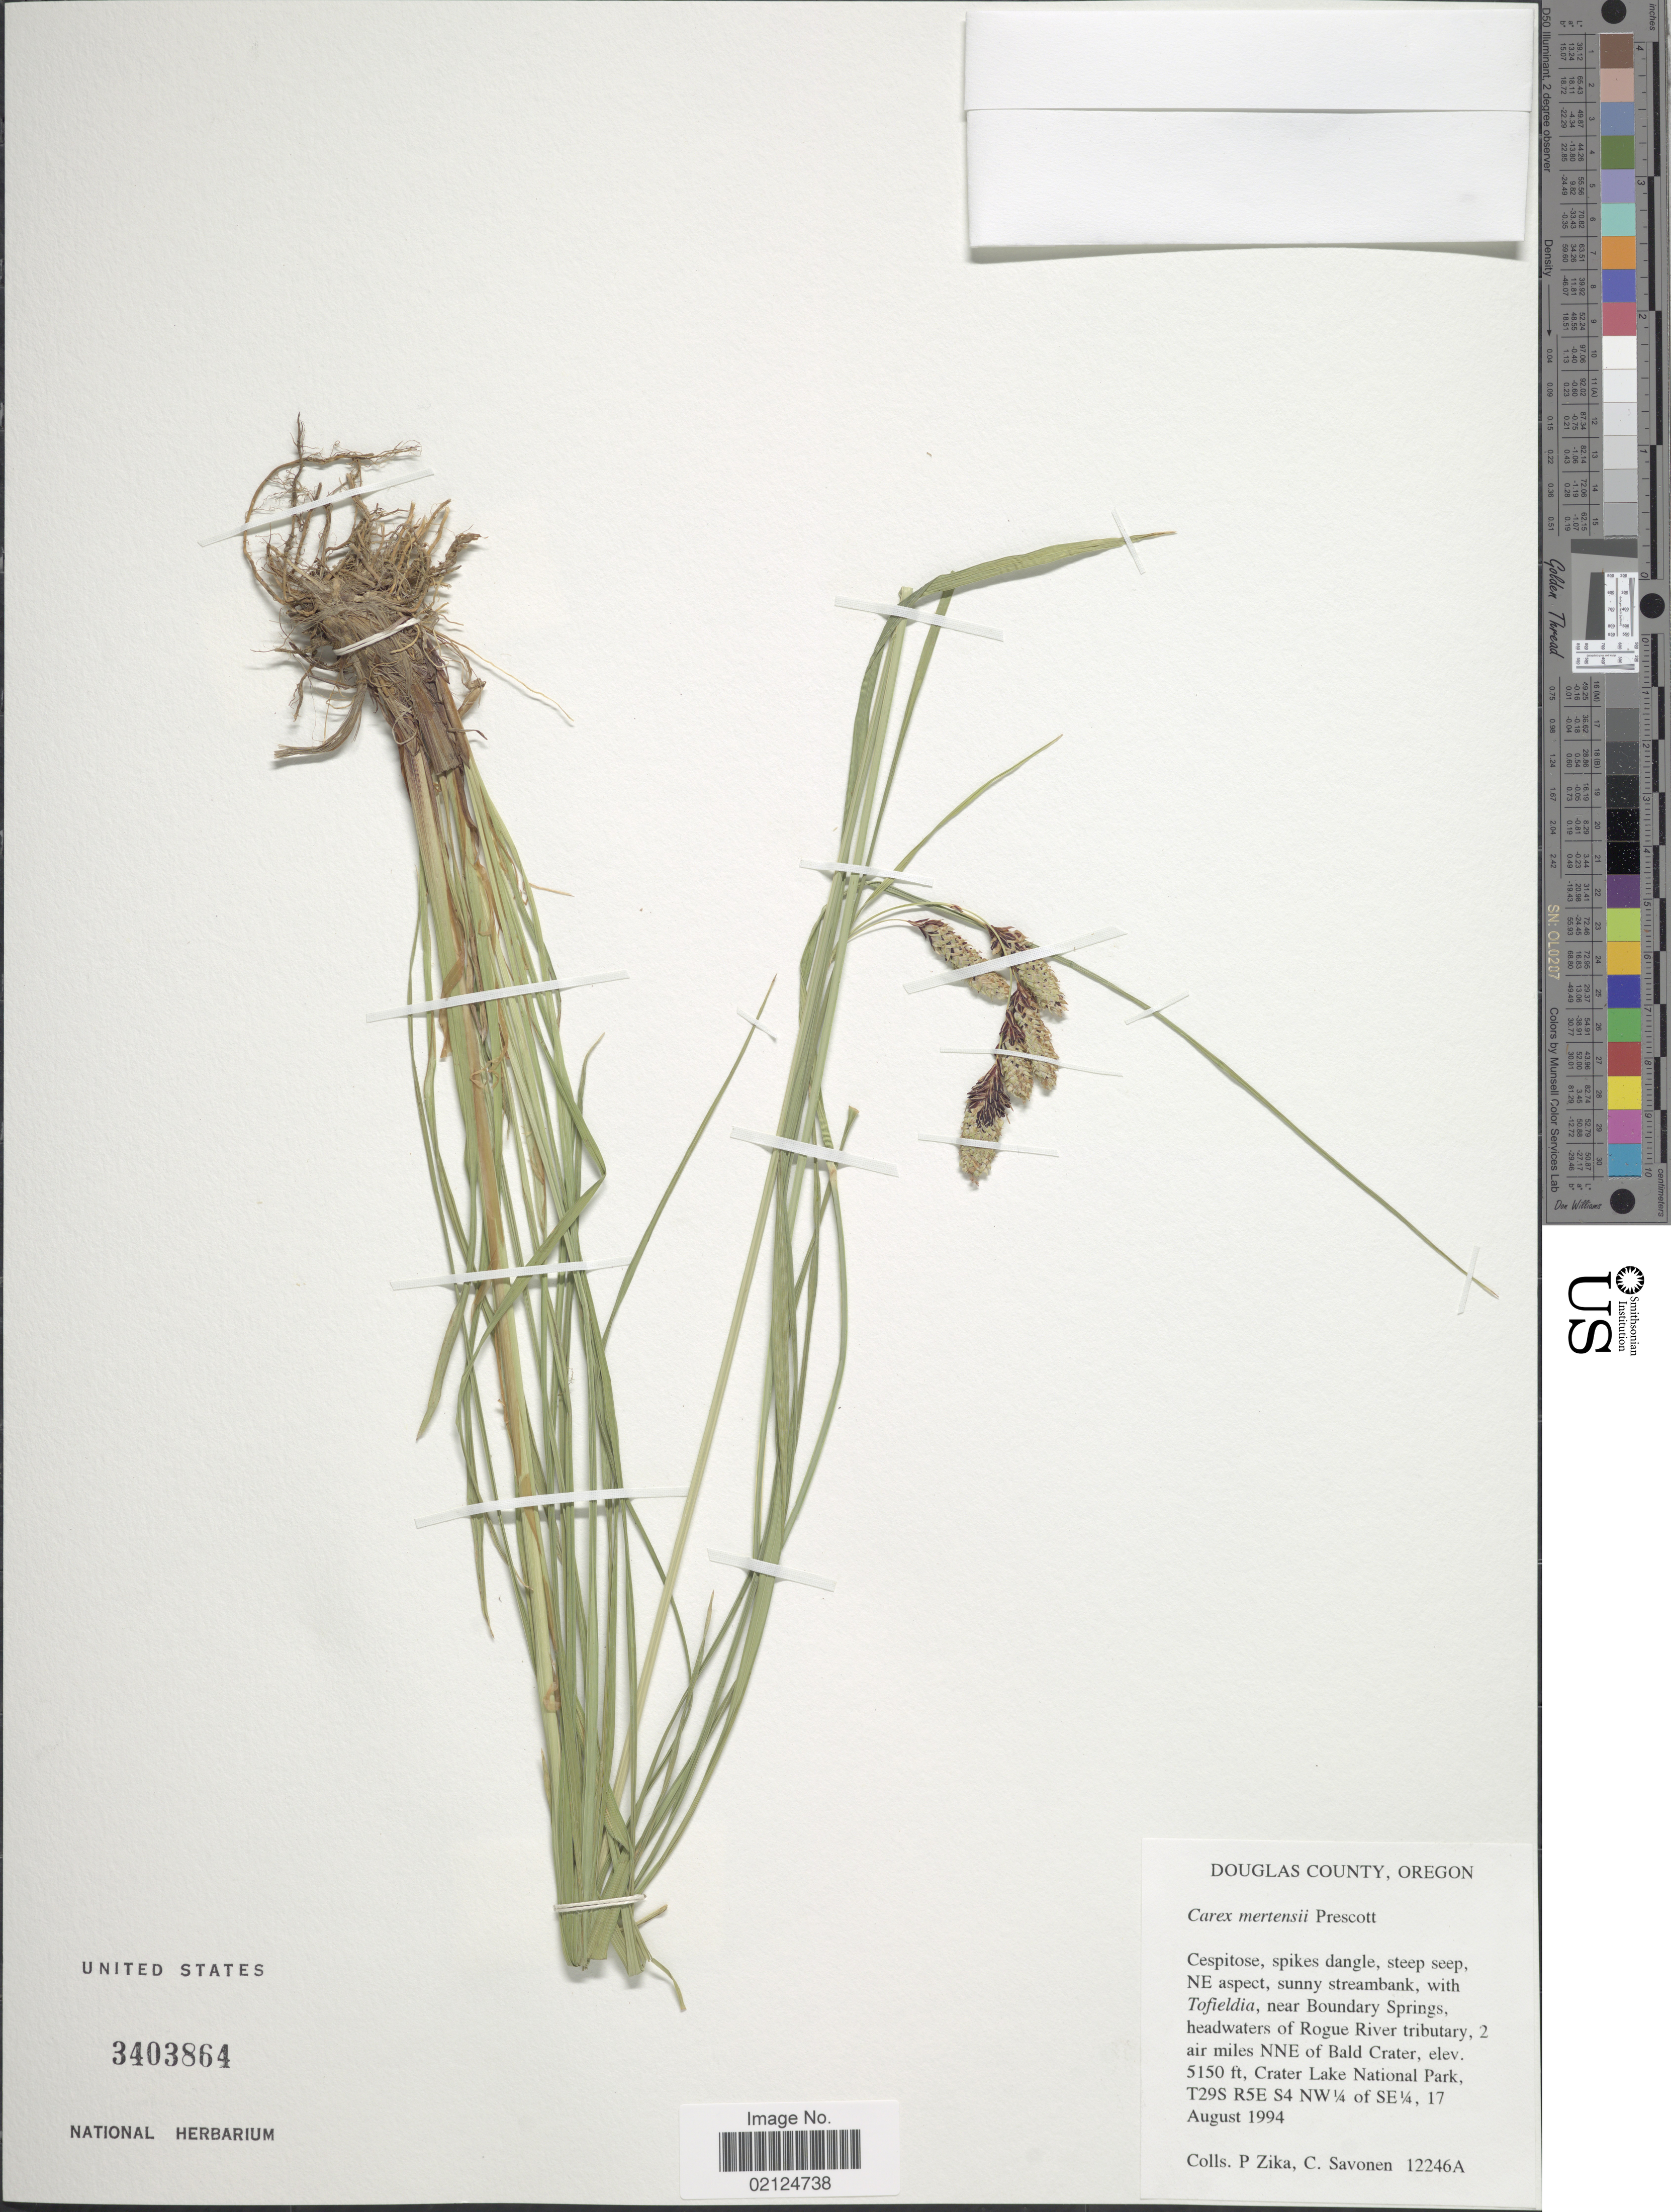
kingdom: Plantae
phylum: Tracheophyta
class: Liliopsida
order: Poales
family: Cyperaceae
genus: Carex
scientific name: Carex mertensii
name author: J.D. Prescott ex Bong.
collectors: P. F. Zika & C. Savonen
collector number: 12246A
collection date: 1994-08-17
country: United States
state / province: Oregon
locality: Douglas County, NE aspect, near Boundary Springs, headwaters of Rogue River tributary, 2 air miles NNE of Bald Crater, Crater Lake National Park T29S R5E S4 NW 1/4 of SE 1/4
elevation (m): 1570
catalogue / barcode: US 3403864